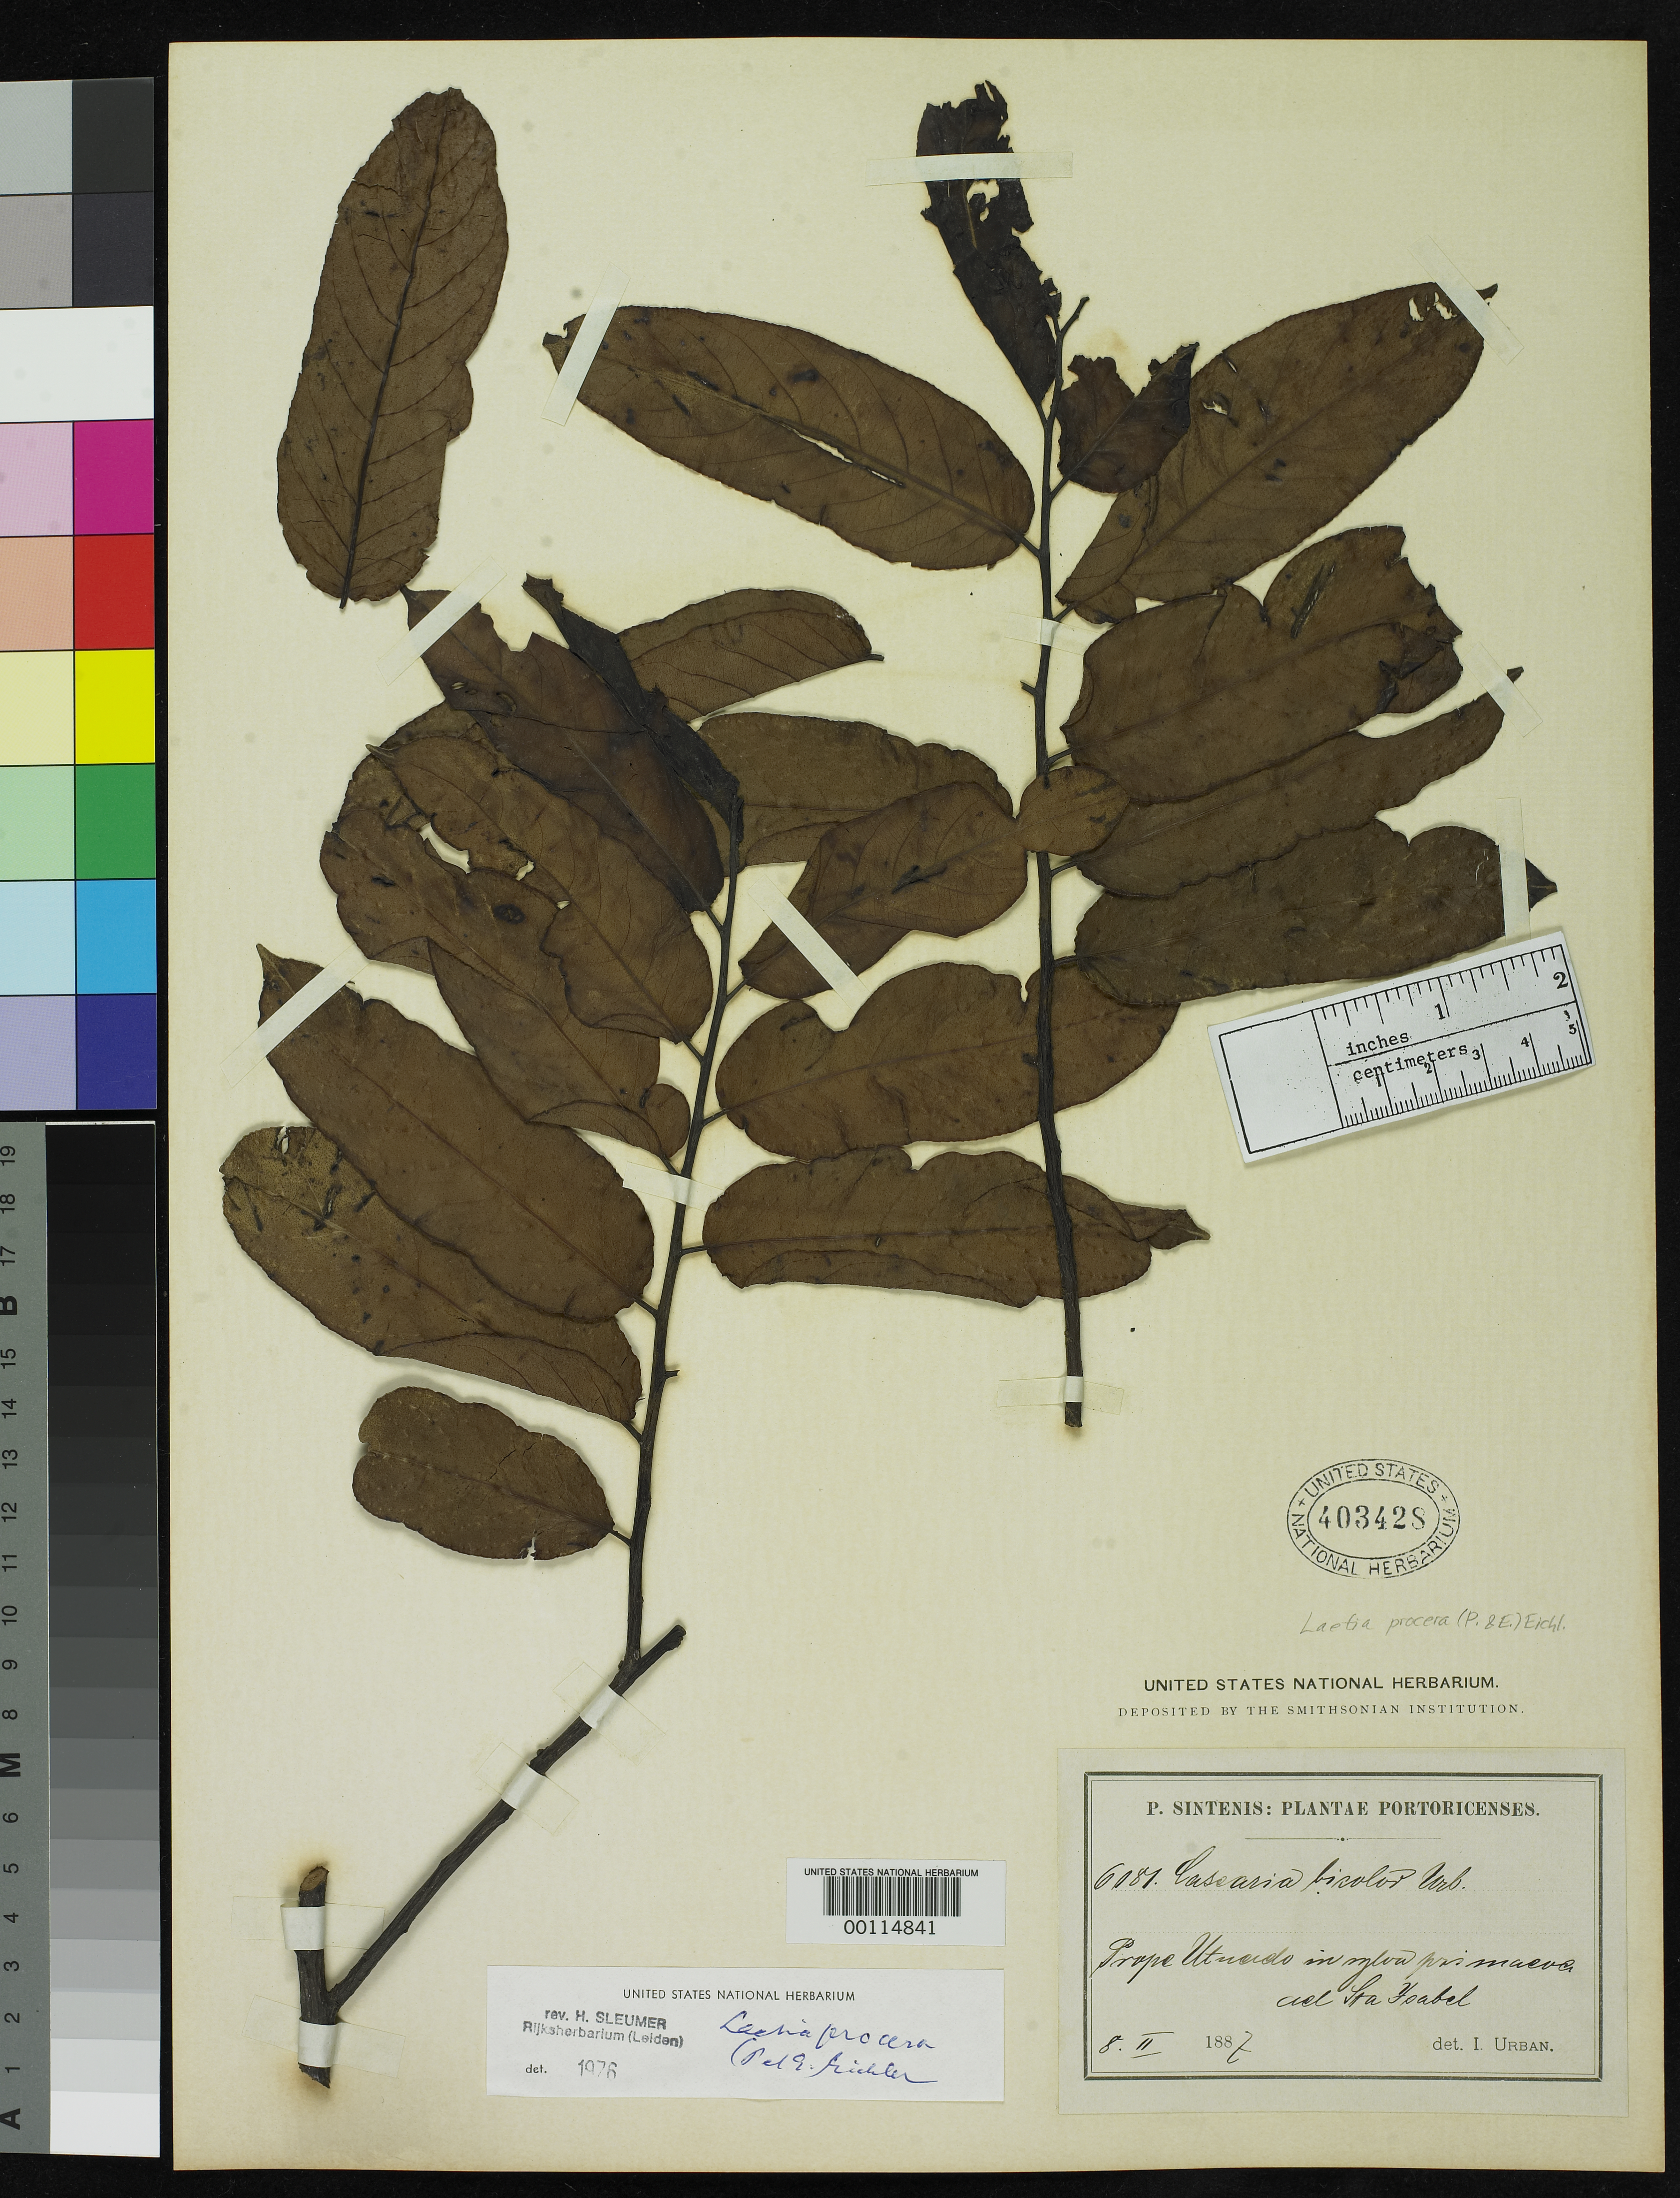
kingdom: Plantae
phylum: Tracheophyta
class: Magnoliopsida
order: Malpighiales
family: Salicaceae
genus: Casearia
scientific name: Casearia bicolor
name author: Urb.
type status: Isotype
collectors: P. Sintenis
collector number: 6181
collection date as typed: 08 Feb 1887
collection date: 1887-02-08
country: Puerto Rico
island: Greater Antilles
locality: Santa Isabella Mountain, Utuado.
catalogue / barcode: US 403428